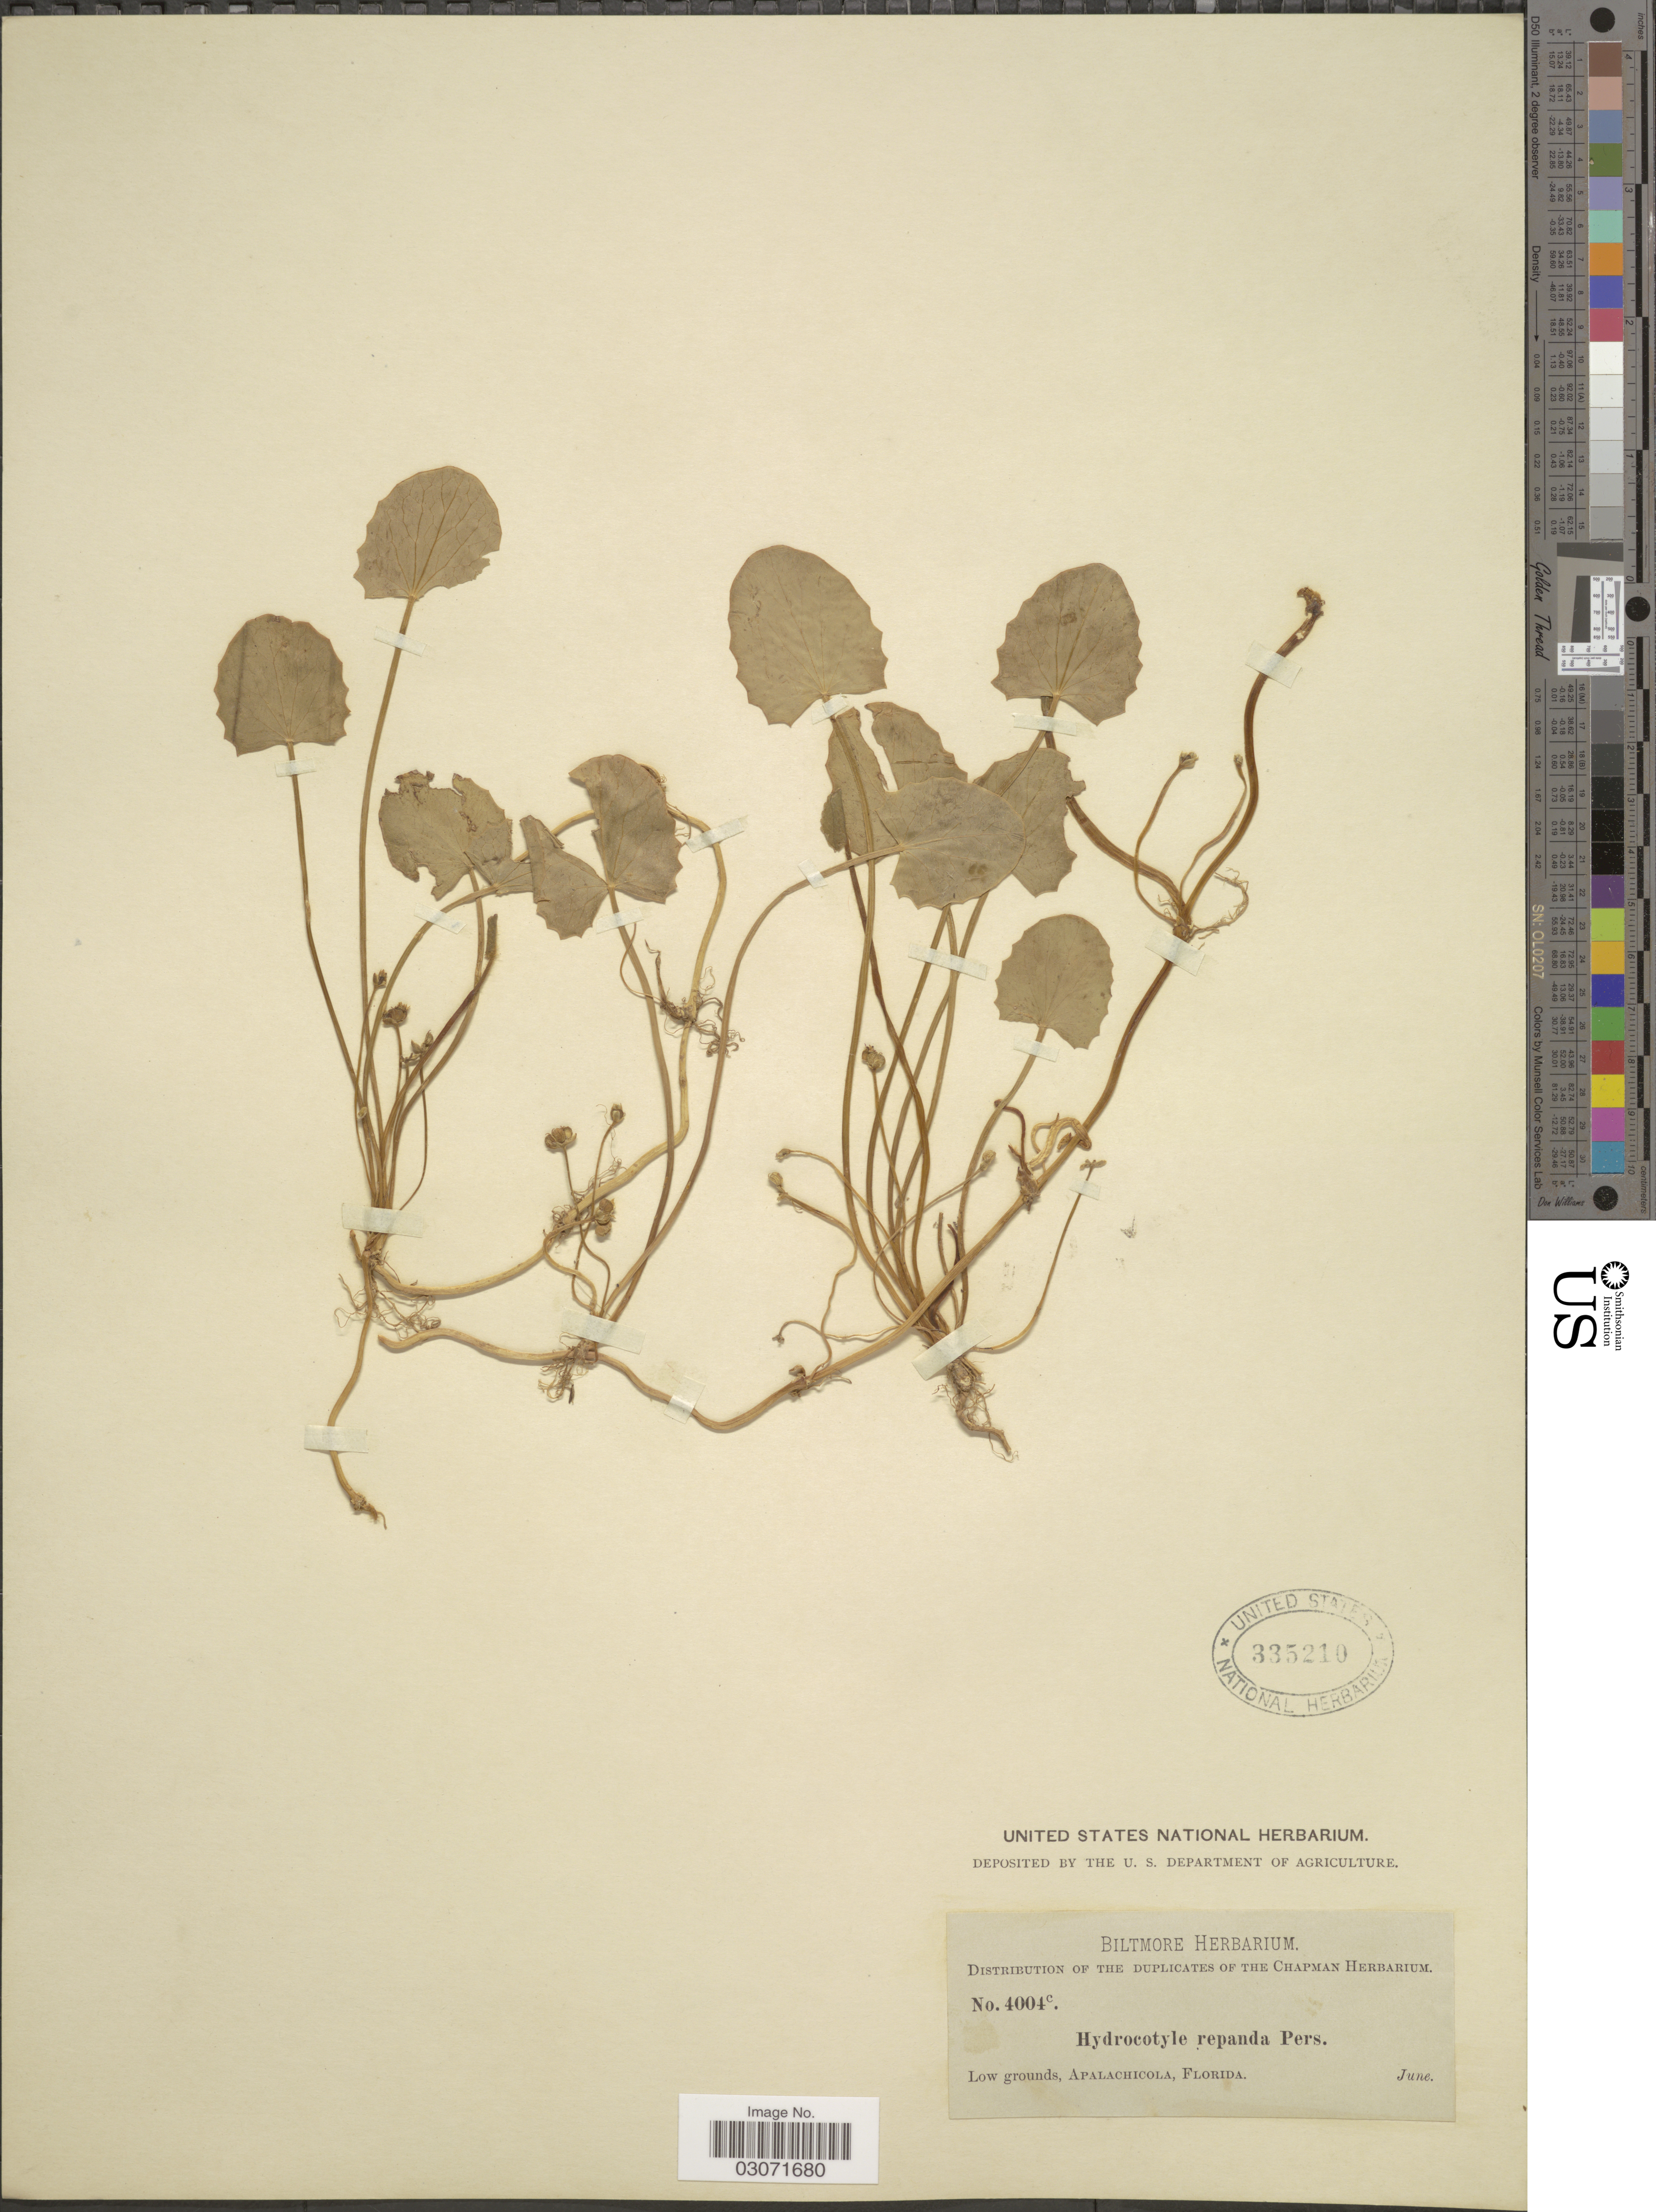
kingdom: Plantae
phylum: Tracheophyta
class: Magnoliopsida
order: Apiales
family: Apiaceae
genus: Centella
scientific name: Centella asiatica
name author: (L.) Urb.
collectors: ex herb. Biltmore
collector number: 4004c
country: United States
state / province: Florida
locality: Low grounds, Apalachicola.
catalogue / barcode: US 335210